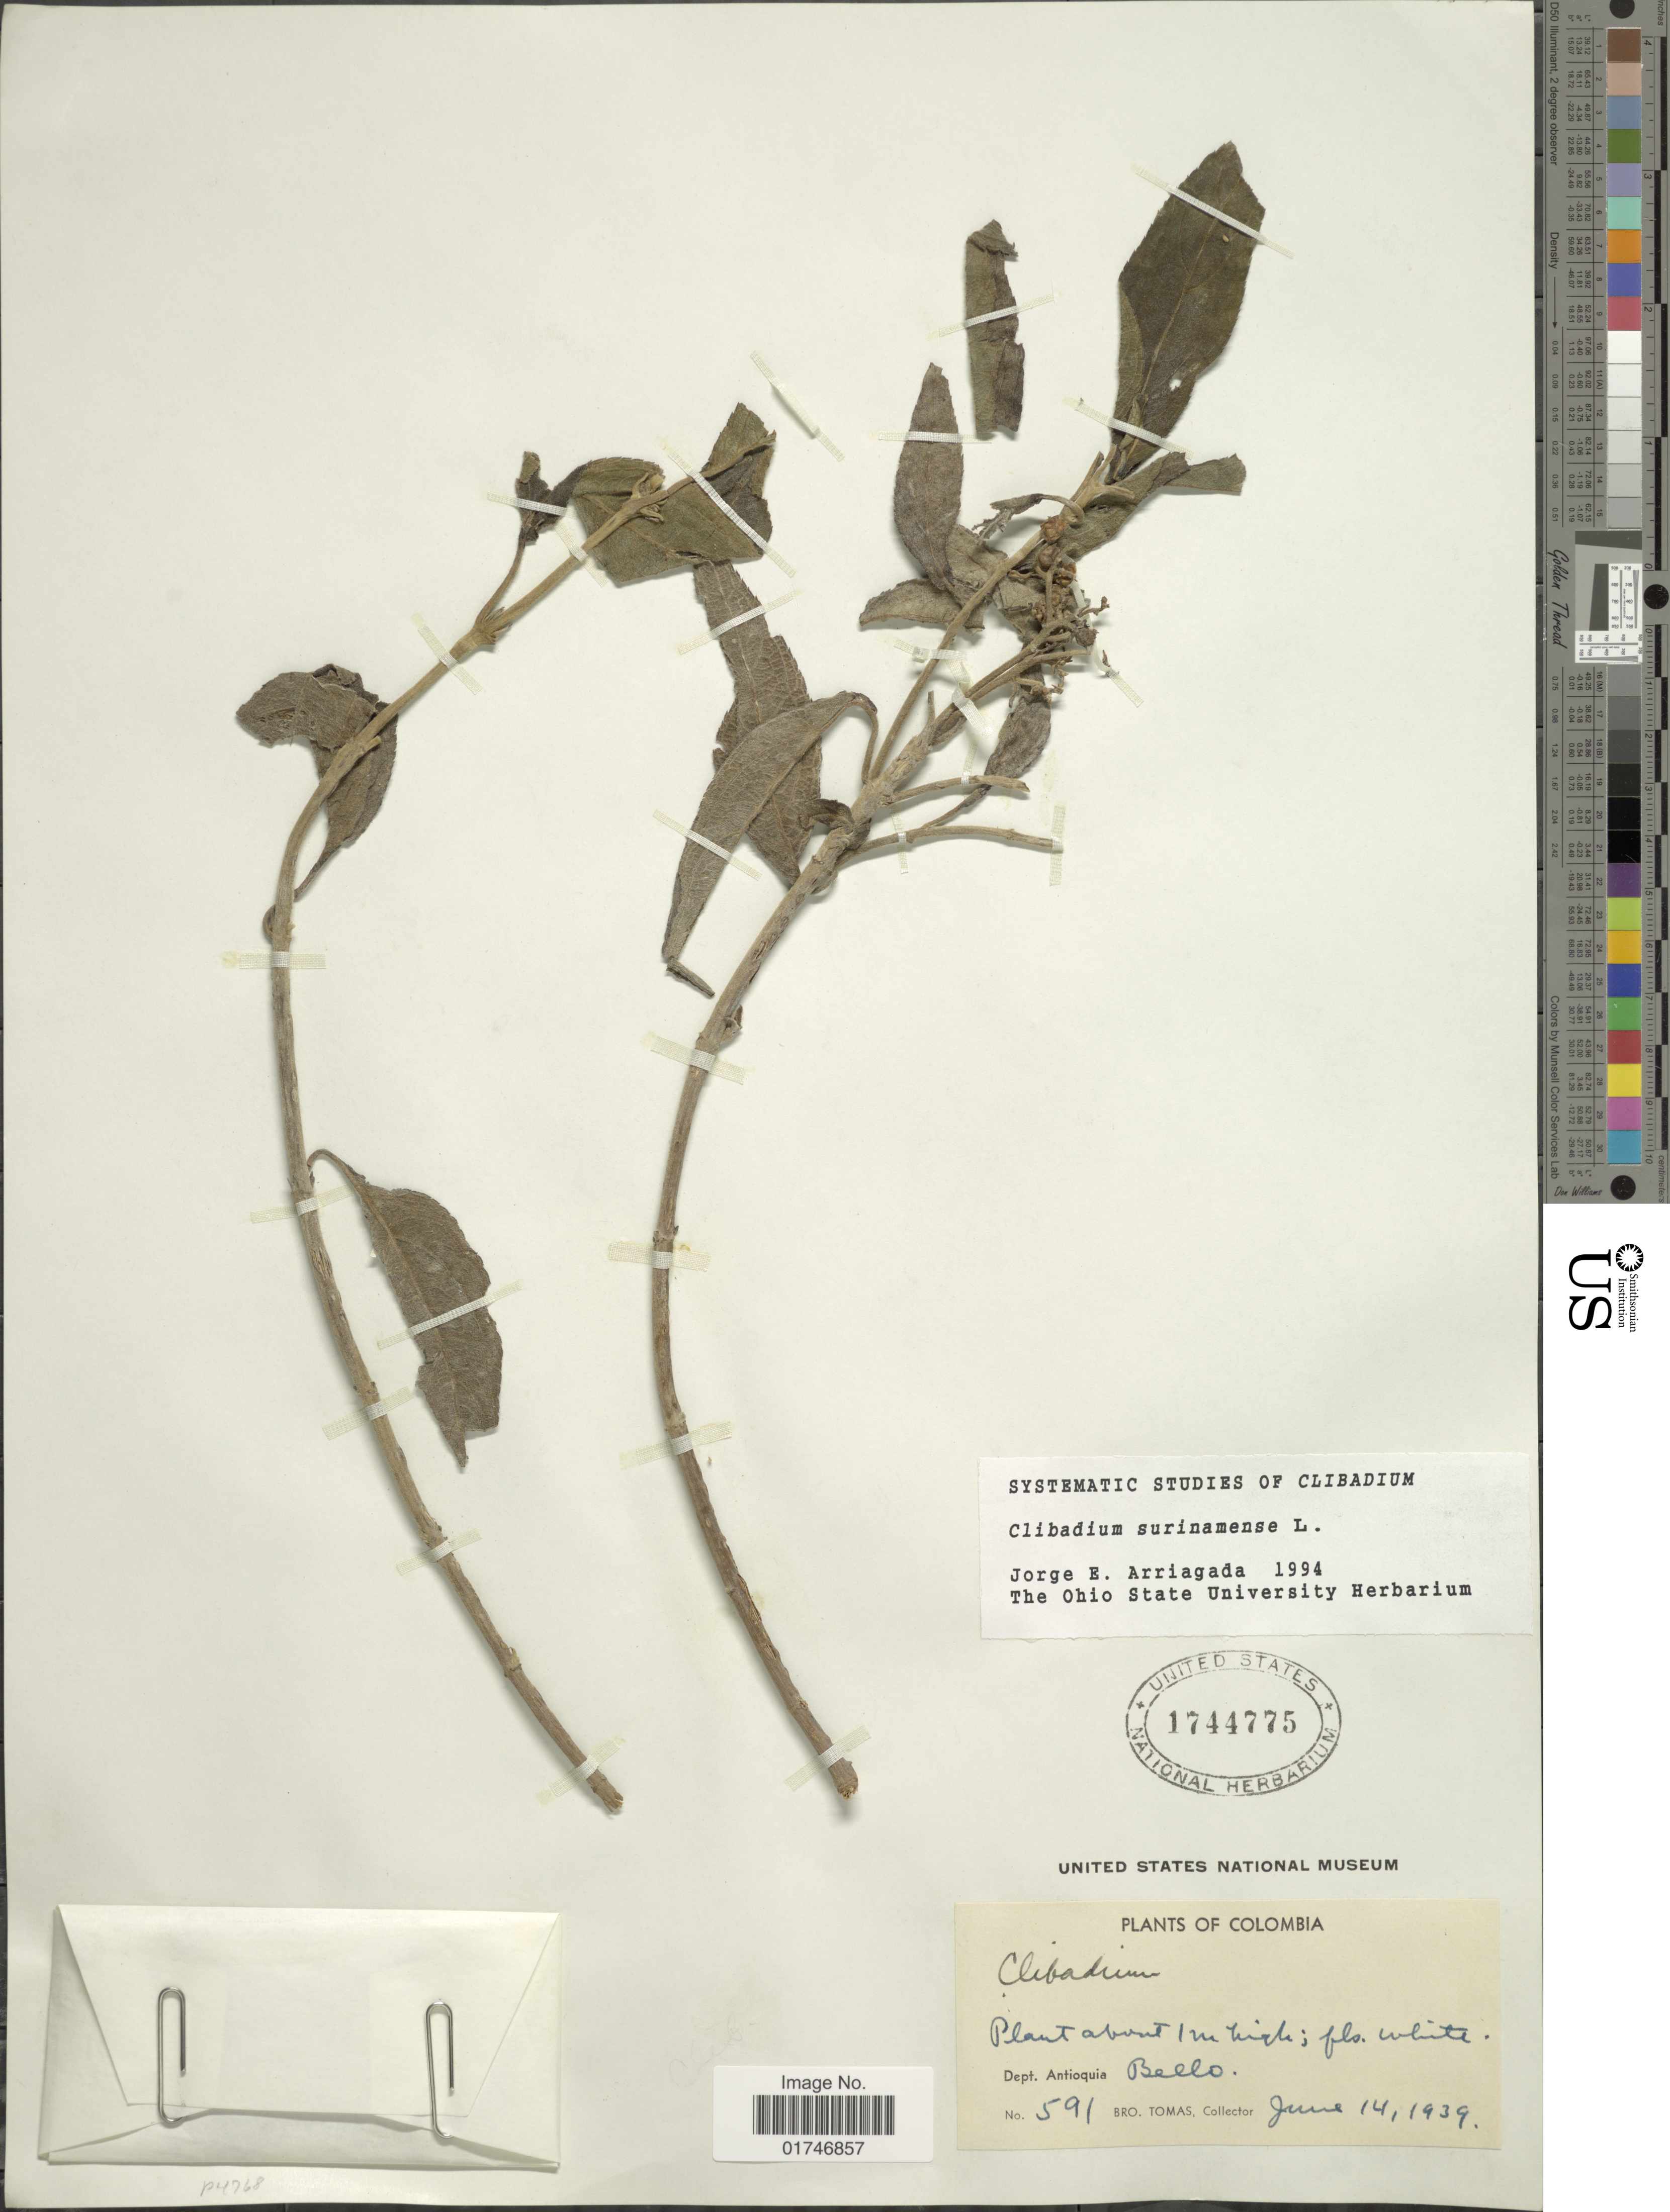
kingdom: Plantae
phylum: Tracheophyta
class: Magnoliopsida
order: Asterales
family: Asteraceae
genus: Clibadium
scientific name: Clibadium surinamense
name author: L.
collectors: B. Tomas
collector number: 591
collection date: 1939-06-14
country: Colombia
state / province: Antioquia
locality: Dept. Antioquia, Bello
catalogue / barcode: US 1744775